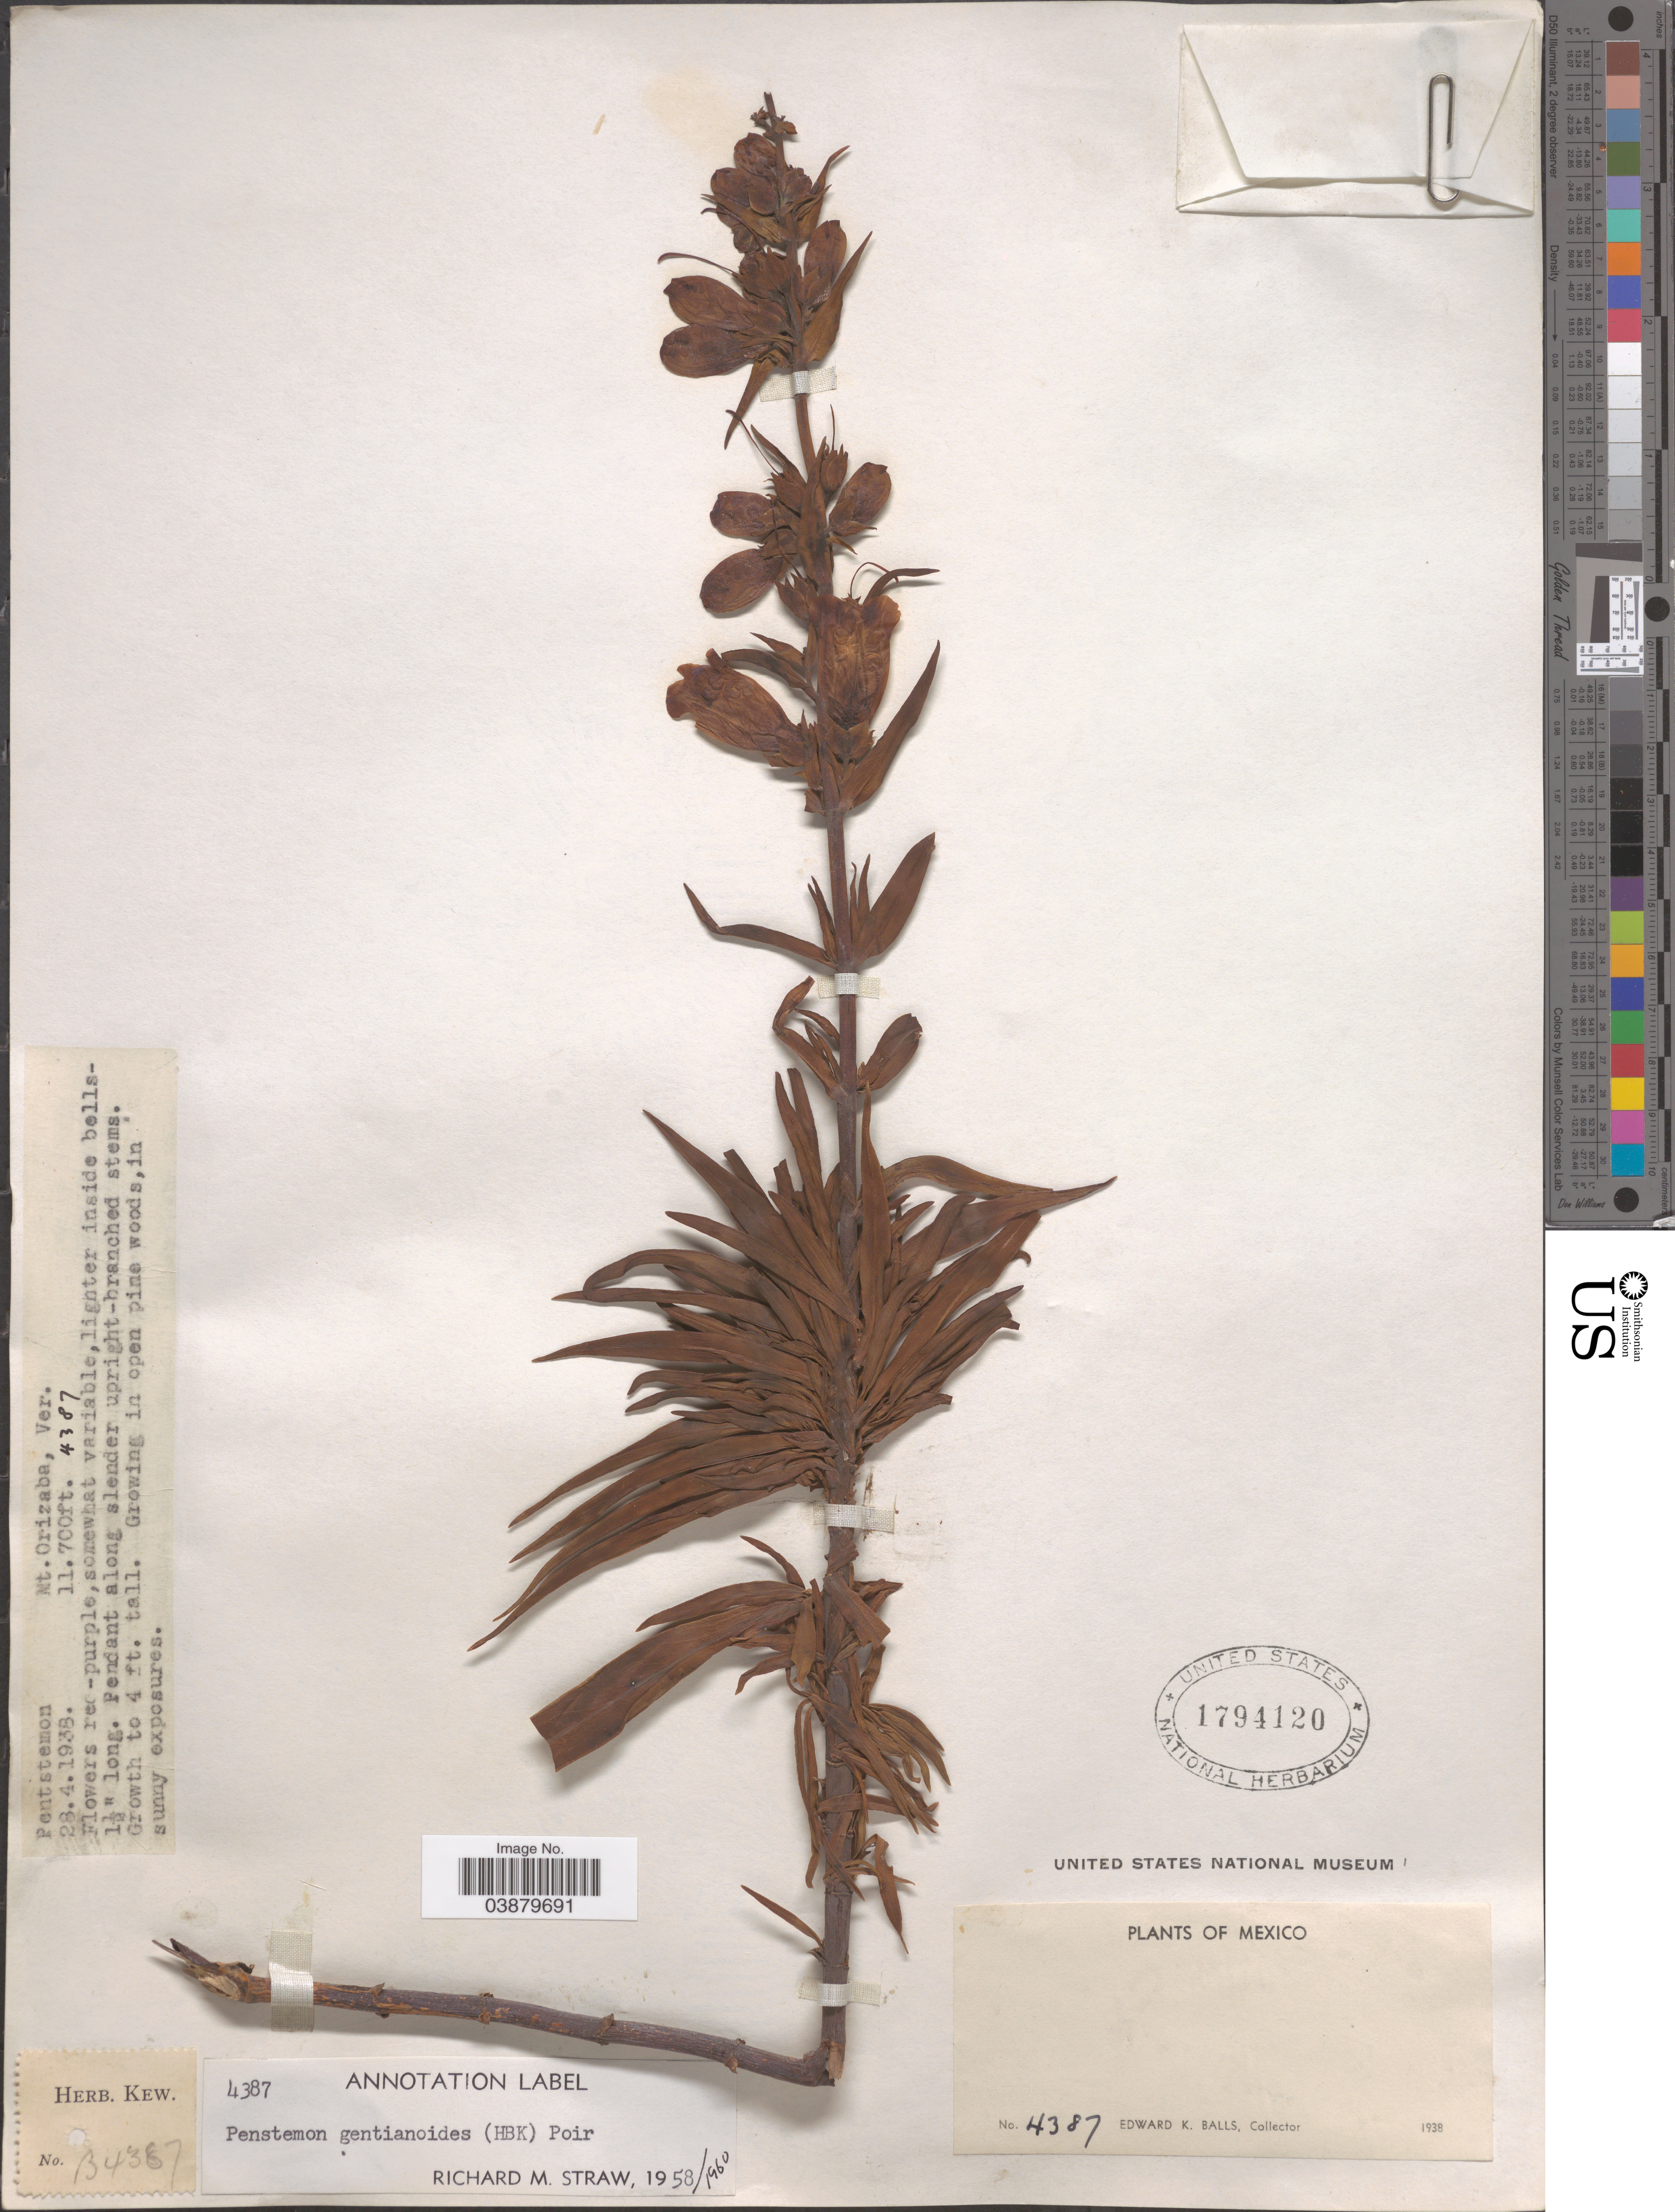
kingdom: Plantae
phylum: Tracheophyta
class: Magnoliopsida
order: Lamiales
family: Plantaginaceae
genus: Penstemon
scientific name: Penstemon gentianoides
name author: (Kunth) Poir.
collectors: E. K. Balls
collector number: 4387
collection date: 1938-04-28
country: Mexico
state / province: Veracruz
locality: Mt. Orizaba, Ver.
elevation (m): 3566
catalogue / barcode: US 1794120